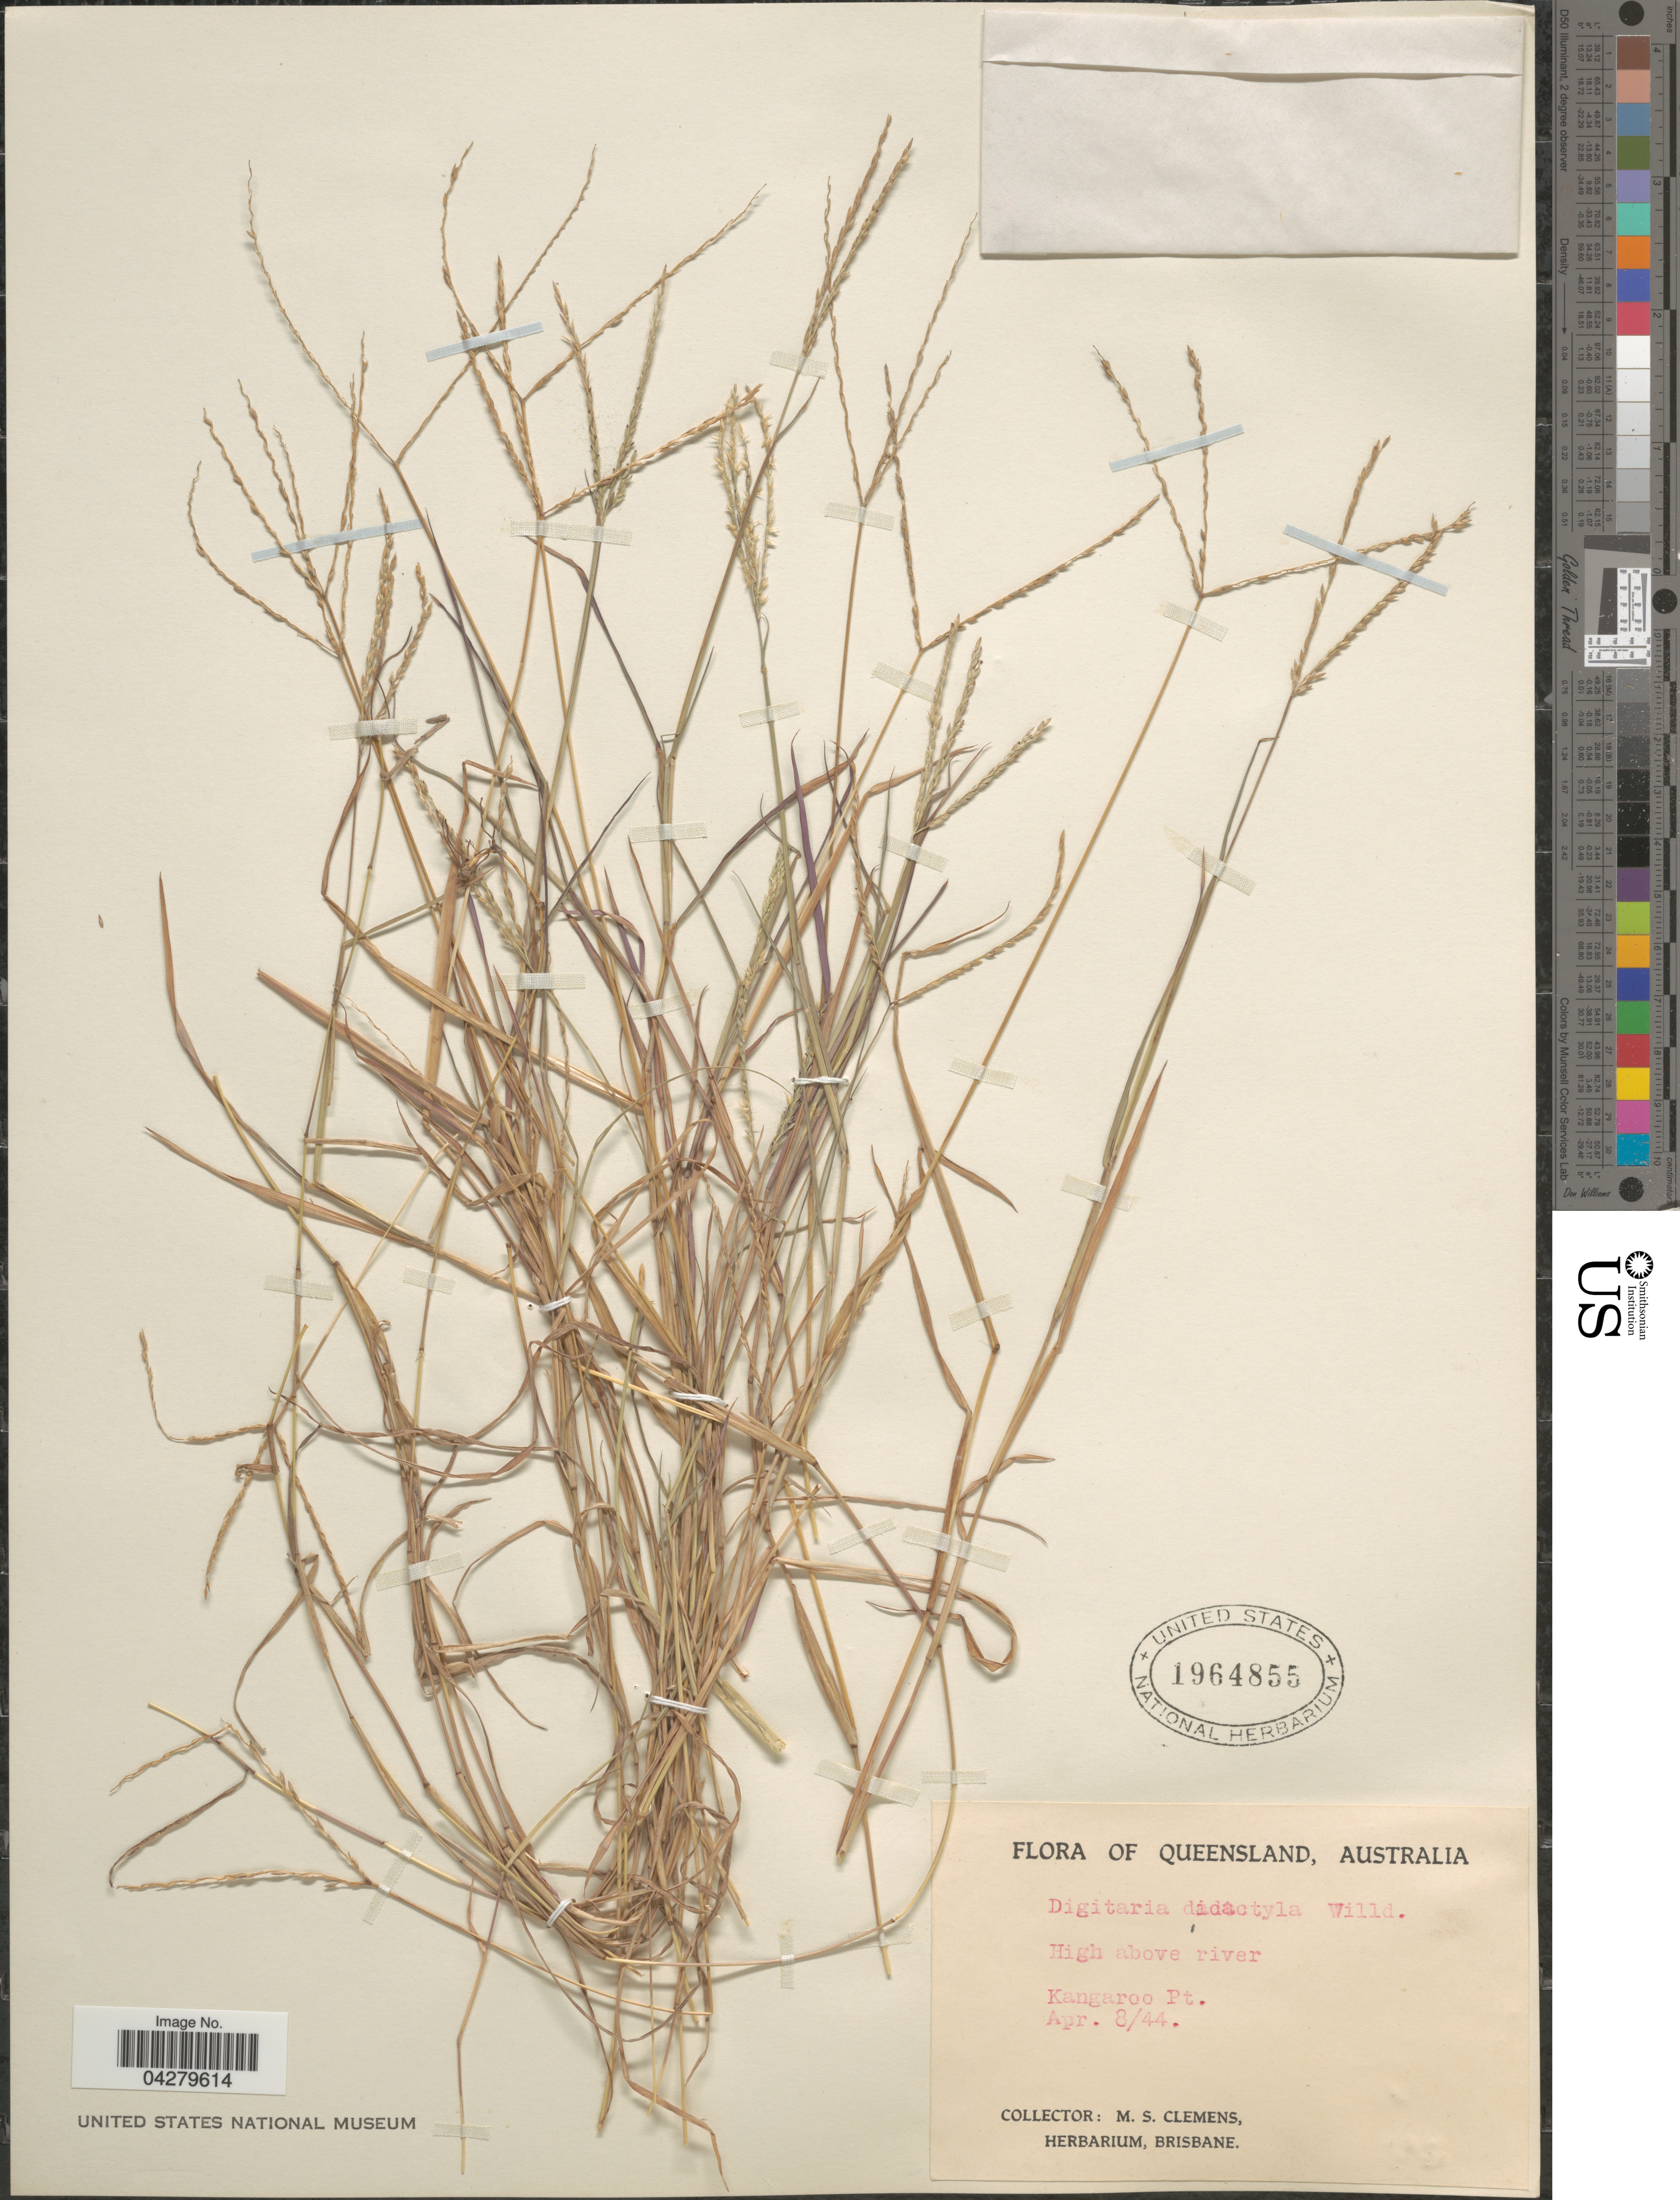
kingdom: Plantae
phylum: Tracheophyta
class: Liliopsida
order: Poales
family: Poaceae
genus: Digitaria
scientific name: Digitaria didactyla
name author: Willd.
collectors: M. S. Clemens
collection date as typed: Transcribed d/m/y: 8/4/44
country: Australia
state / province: Queensland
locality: High above river. Kangaroo Pt.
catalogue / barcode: US 1964855